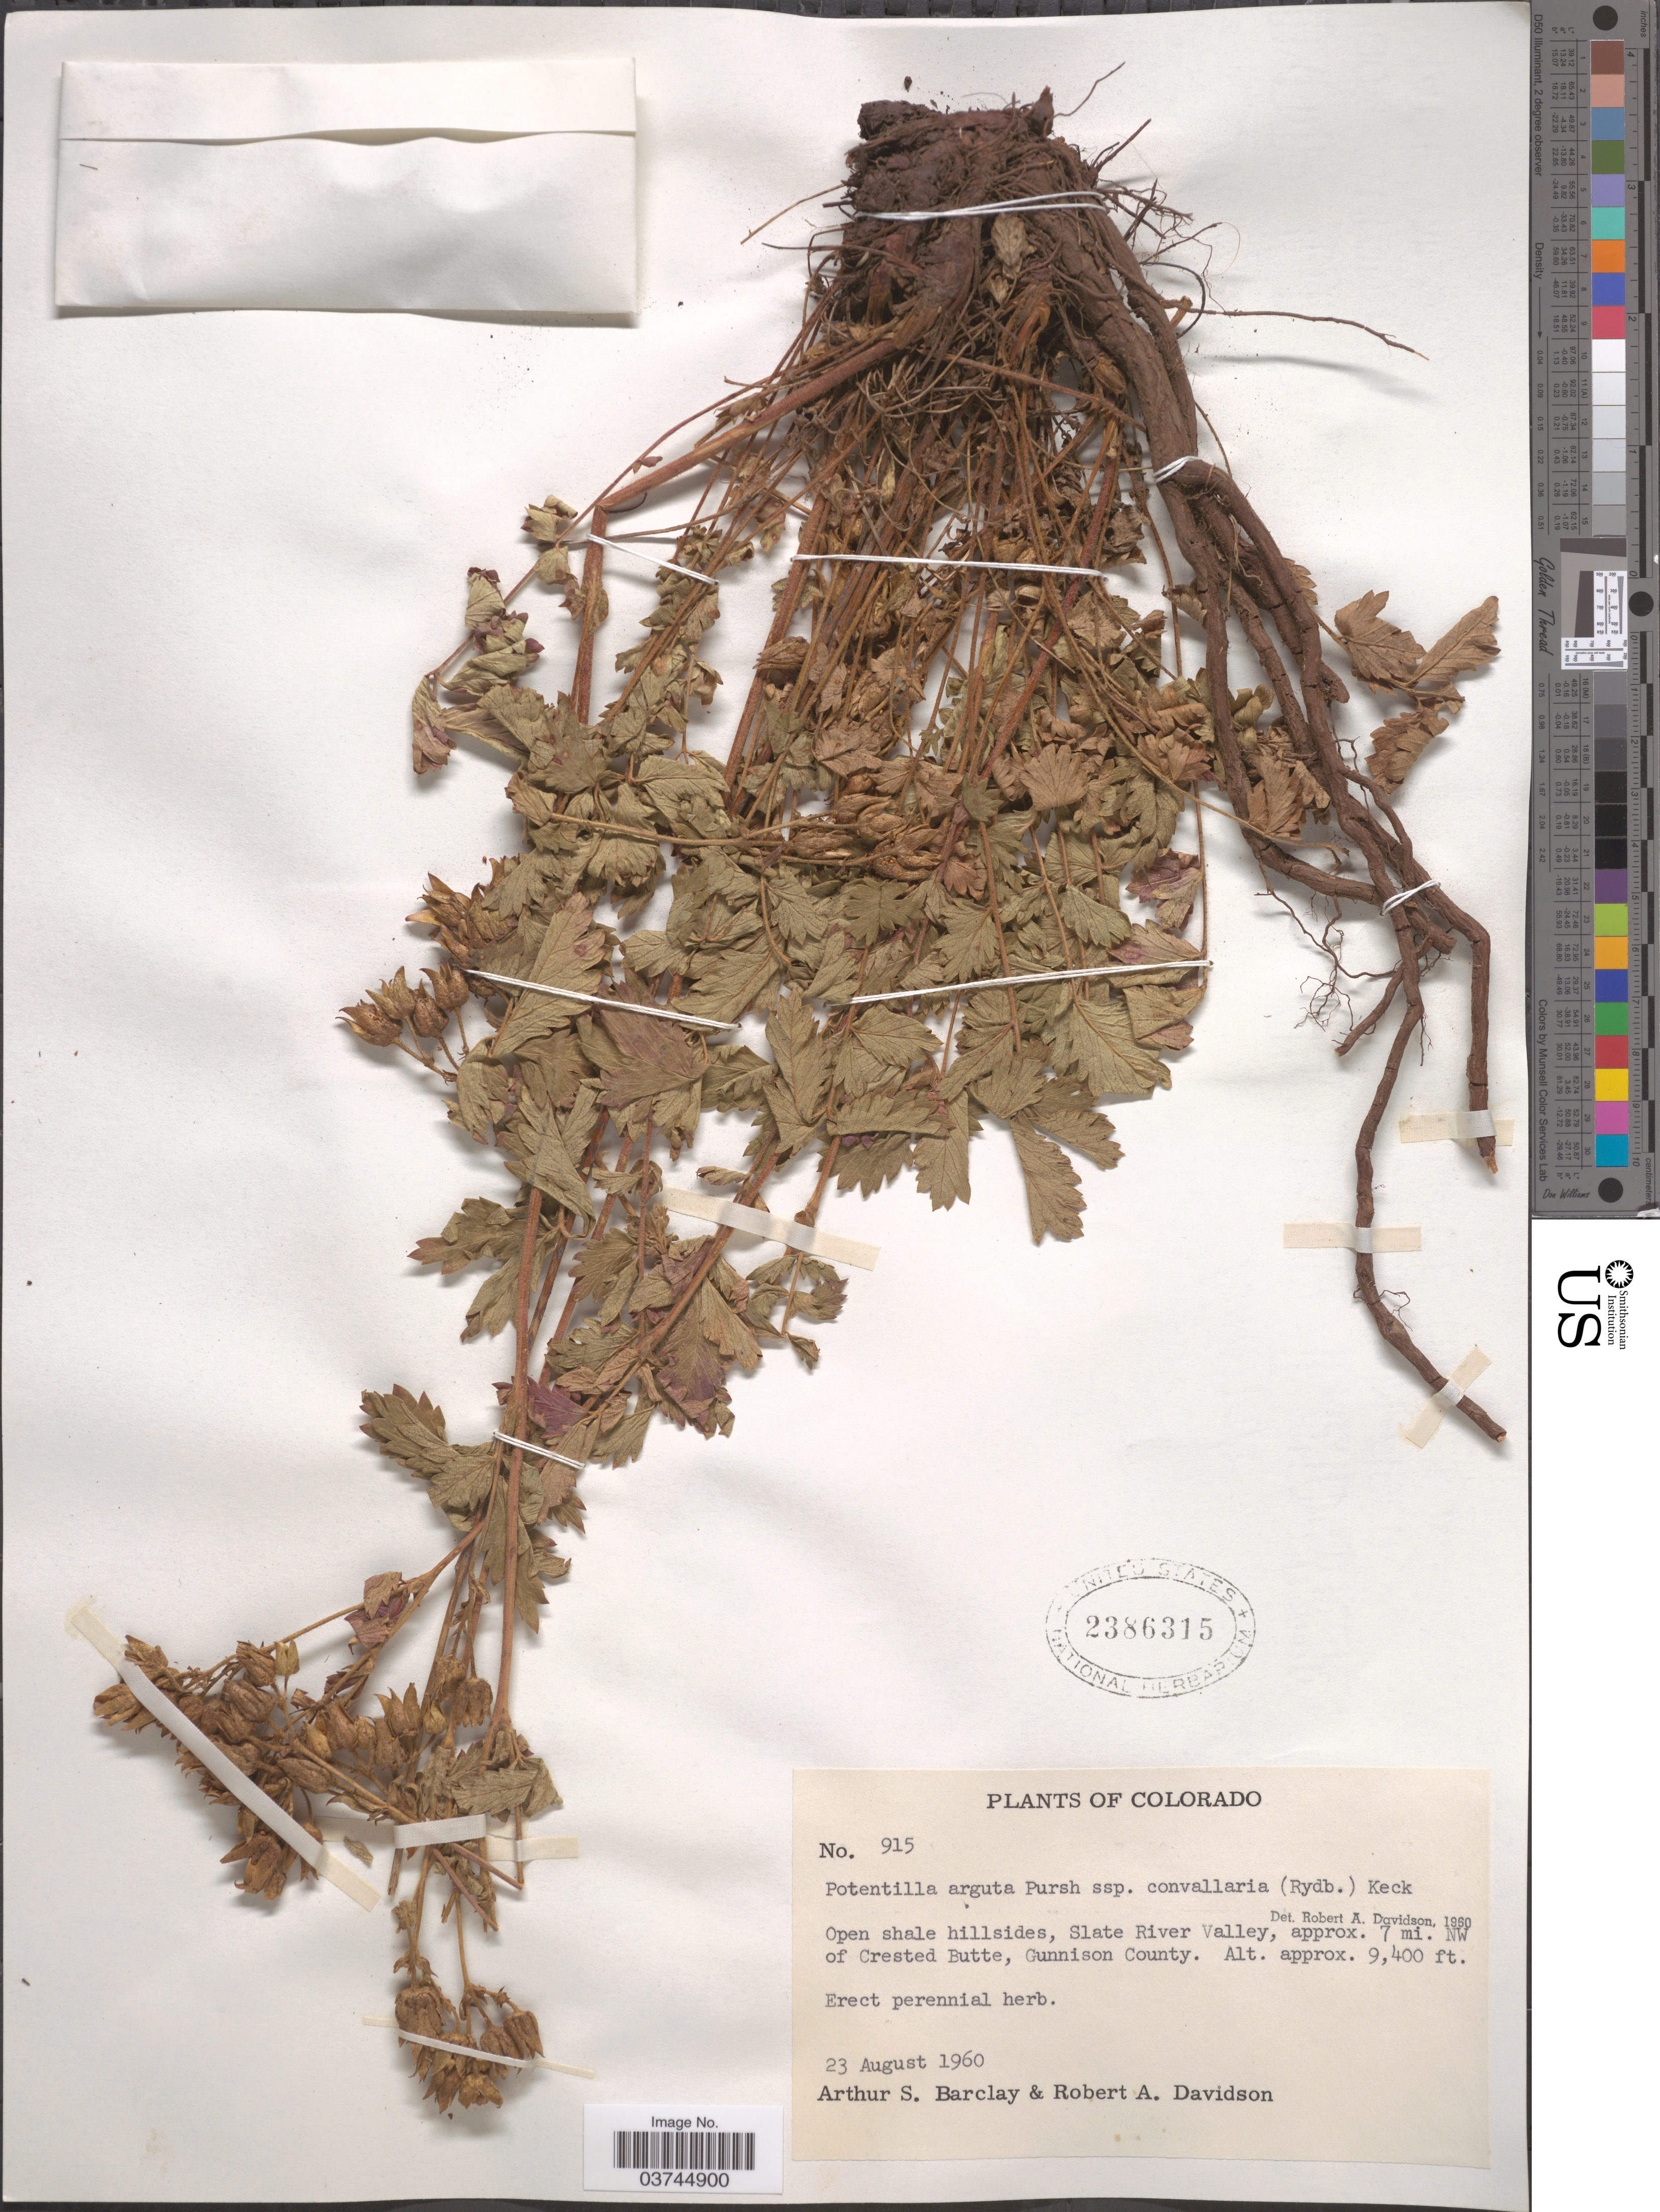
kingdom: Plantae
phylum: Tracheophyta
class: Magnoliopsida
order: Rosales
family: Rosaceae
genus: Drymocallis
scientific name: Drymocallis convallaria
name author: (Rydb.) Rydb.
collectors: A. S. Barclay & R. A. Davidson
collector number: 915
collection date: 1960-08-23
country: United States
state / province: Colorado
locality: Open shale hillsides, Slate River Valley, approx. 7 mi. NW of Crested Butte, Gunnison County.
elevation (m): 2865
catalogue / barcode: US 2386315